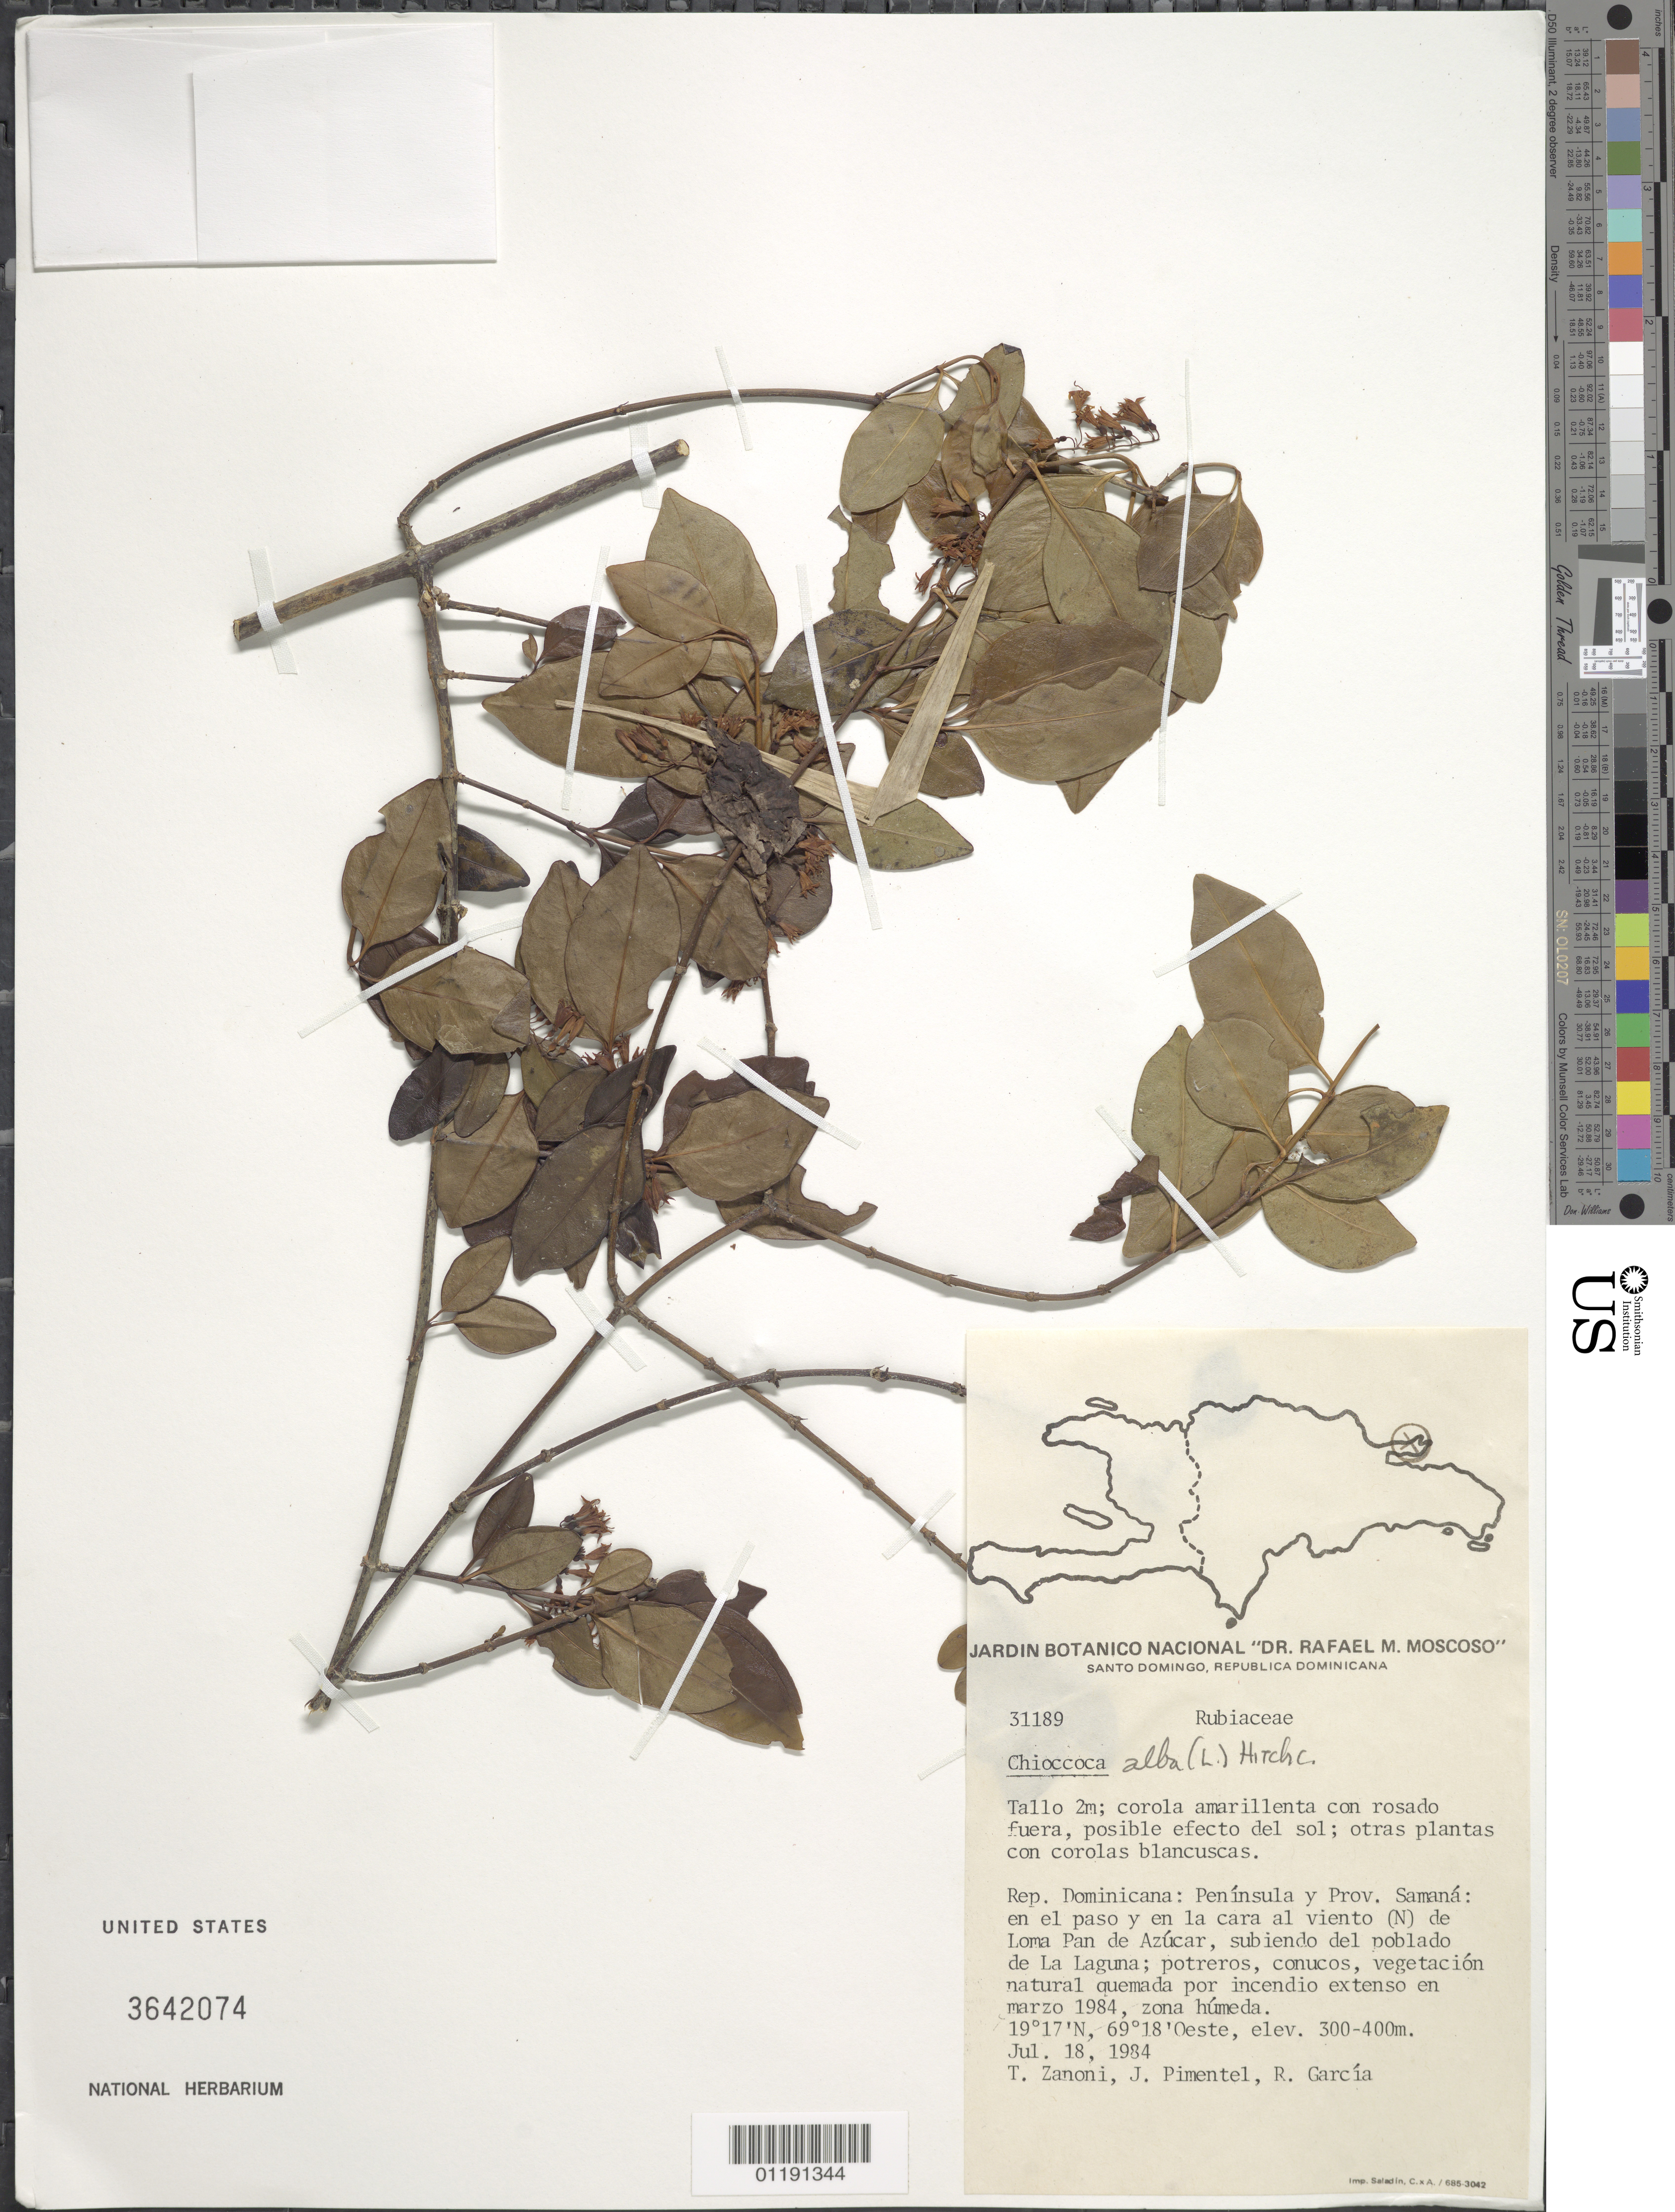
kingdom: Plantae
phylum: Tracheophyta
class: Magnoliopsida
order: Gentianales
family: Rubiaceae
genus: Chiococca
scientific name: Chiococca alba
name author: (L.) Hitchc.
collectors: T. A. Zanoni, J. Pimentel & R. G. García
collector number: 31189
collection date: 1984-06-18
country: Dominican Republic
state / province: Samaná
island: Hispaniola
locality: Samaná Peninsula: in step and face the wind (N) of Loma Pan de Azúcar, up the town of La Laguna.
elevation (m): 300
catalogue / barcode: US 3642074